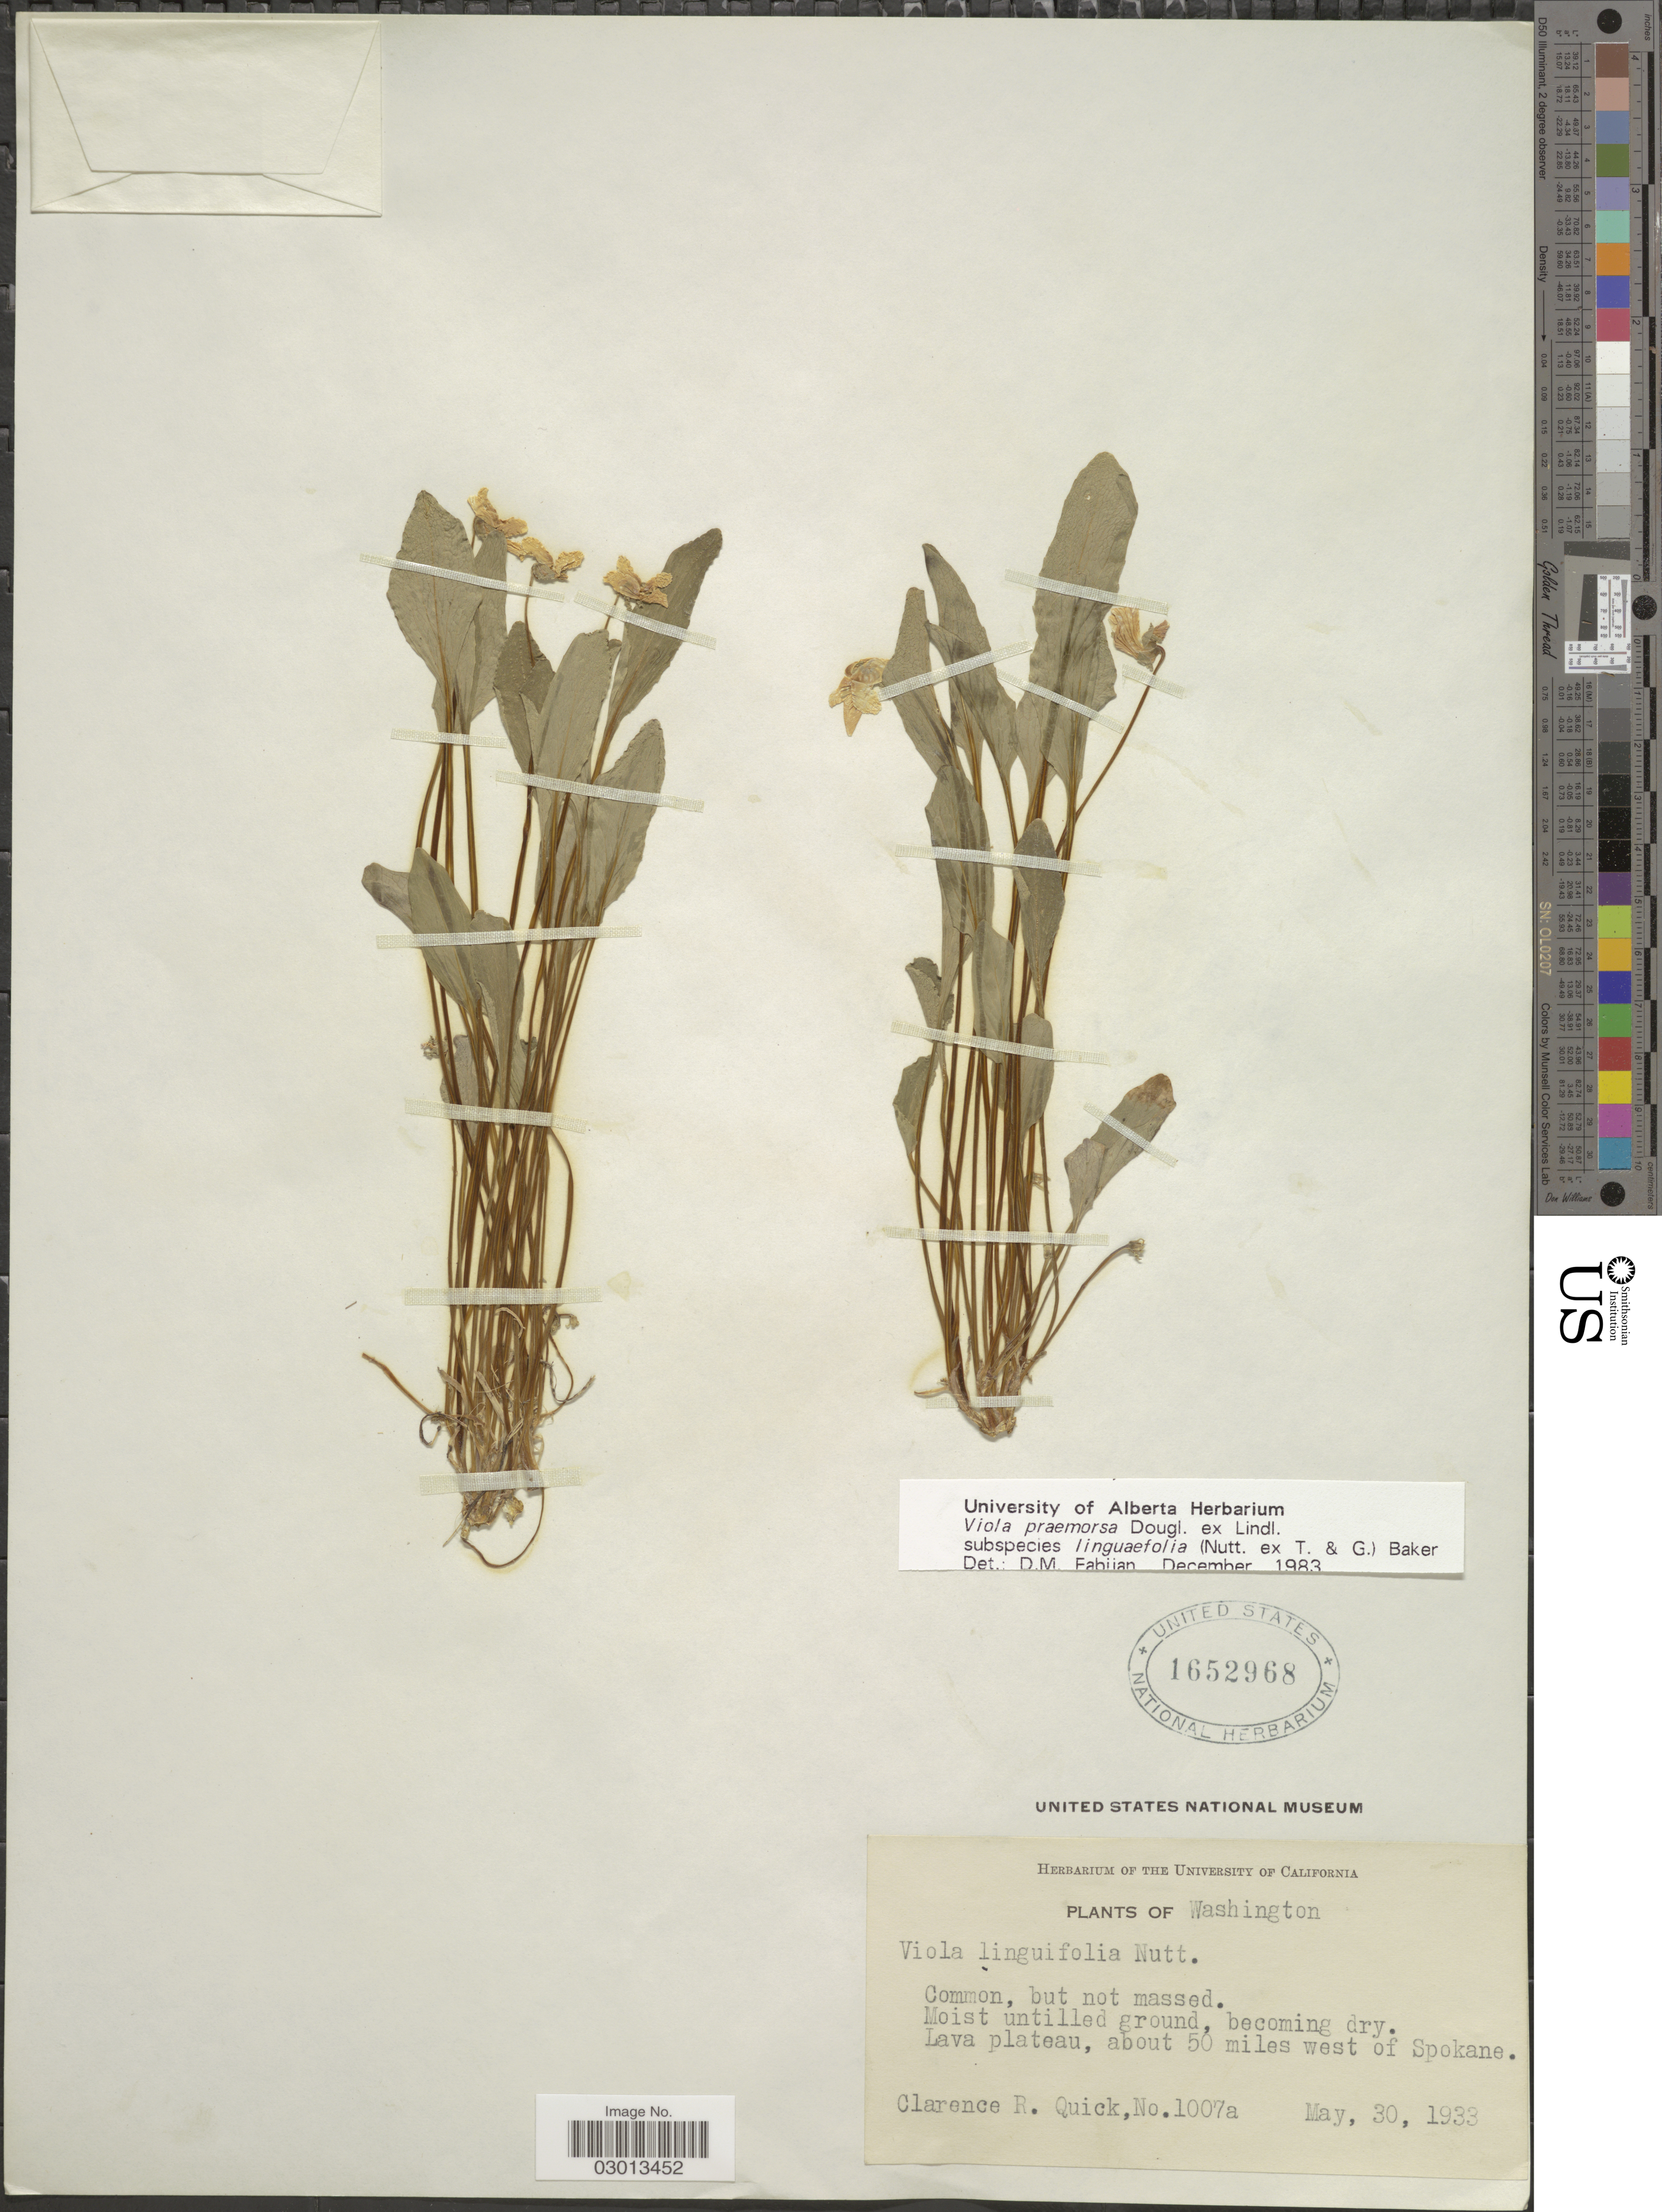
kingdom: Plantae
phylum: Tracheophyta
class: Magnoliopsida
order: Malpighiales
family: Violaceae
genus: Viola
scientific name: Viola praemorsa subsp. linguifolia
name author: (Nutt.) M.S. Baker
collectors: C. Quick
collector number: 1007a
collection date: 1933-05-30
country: United States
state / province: Washington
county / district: Spokane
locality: Lava plateau, about 50 miles west of Spokane.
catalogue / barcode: US 1652968